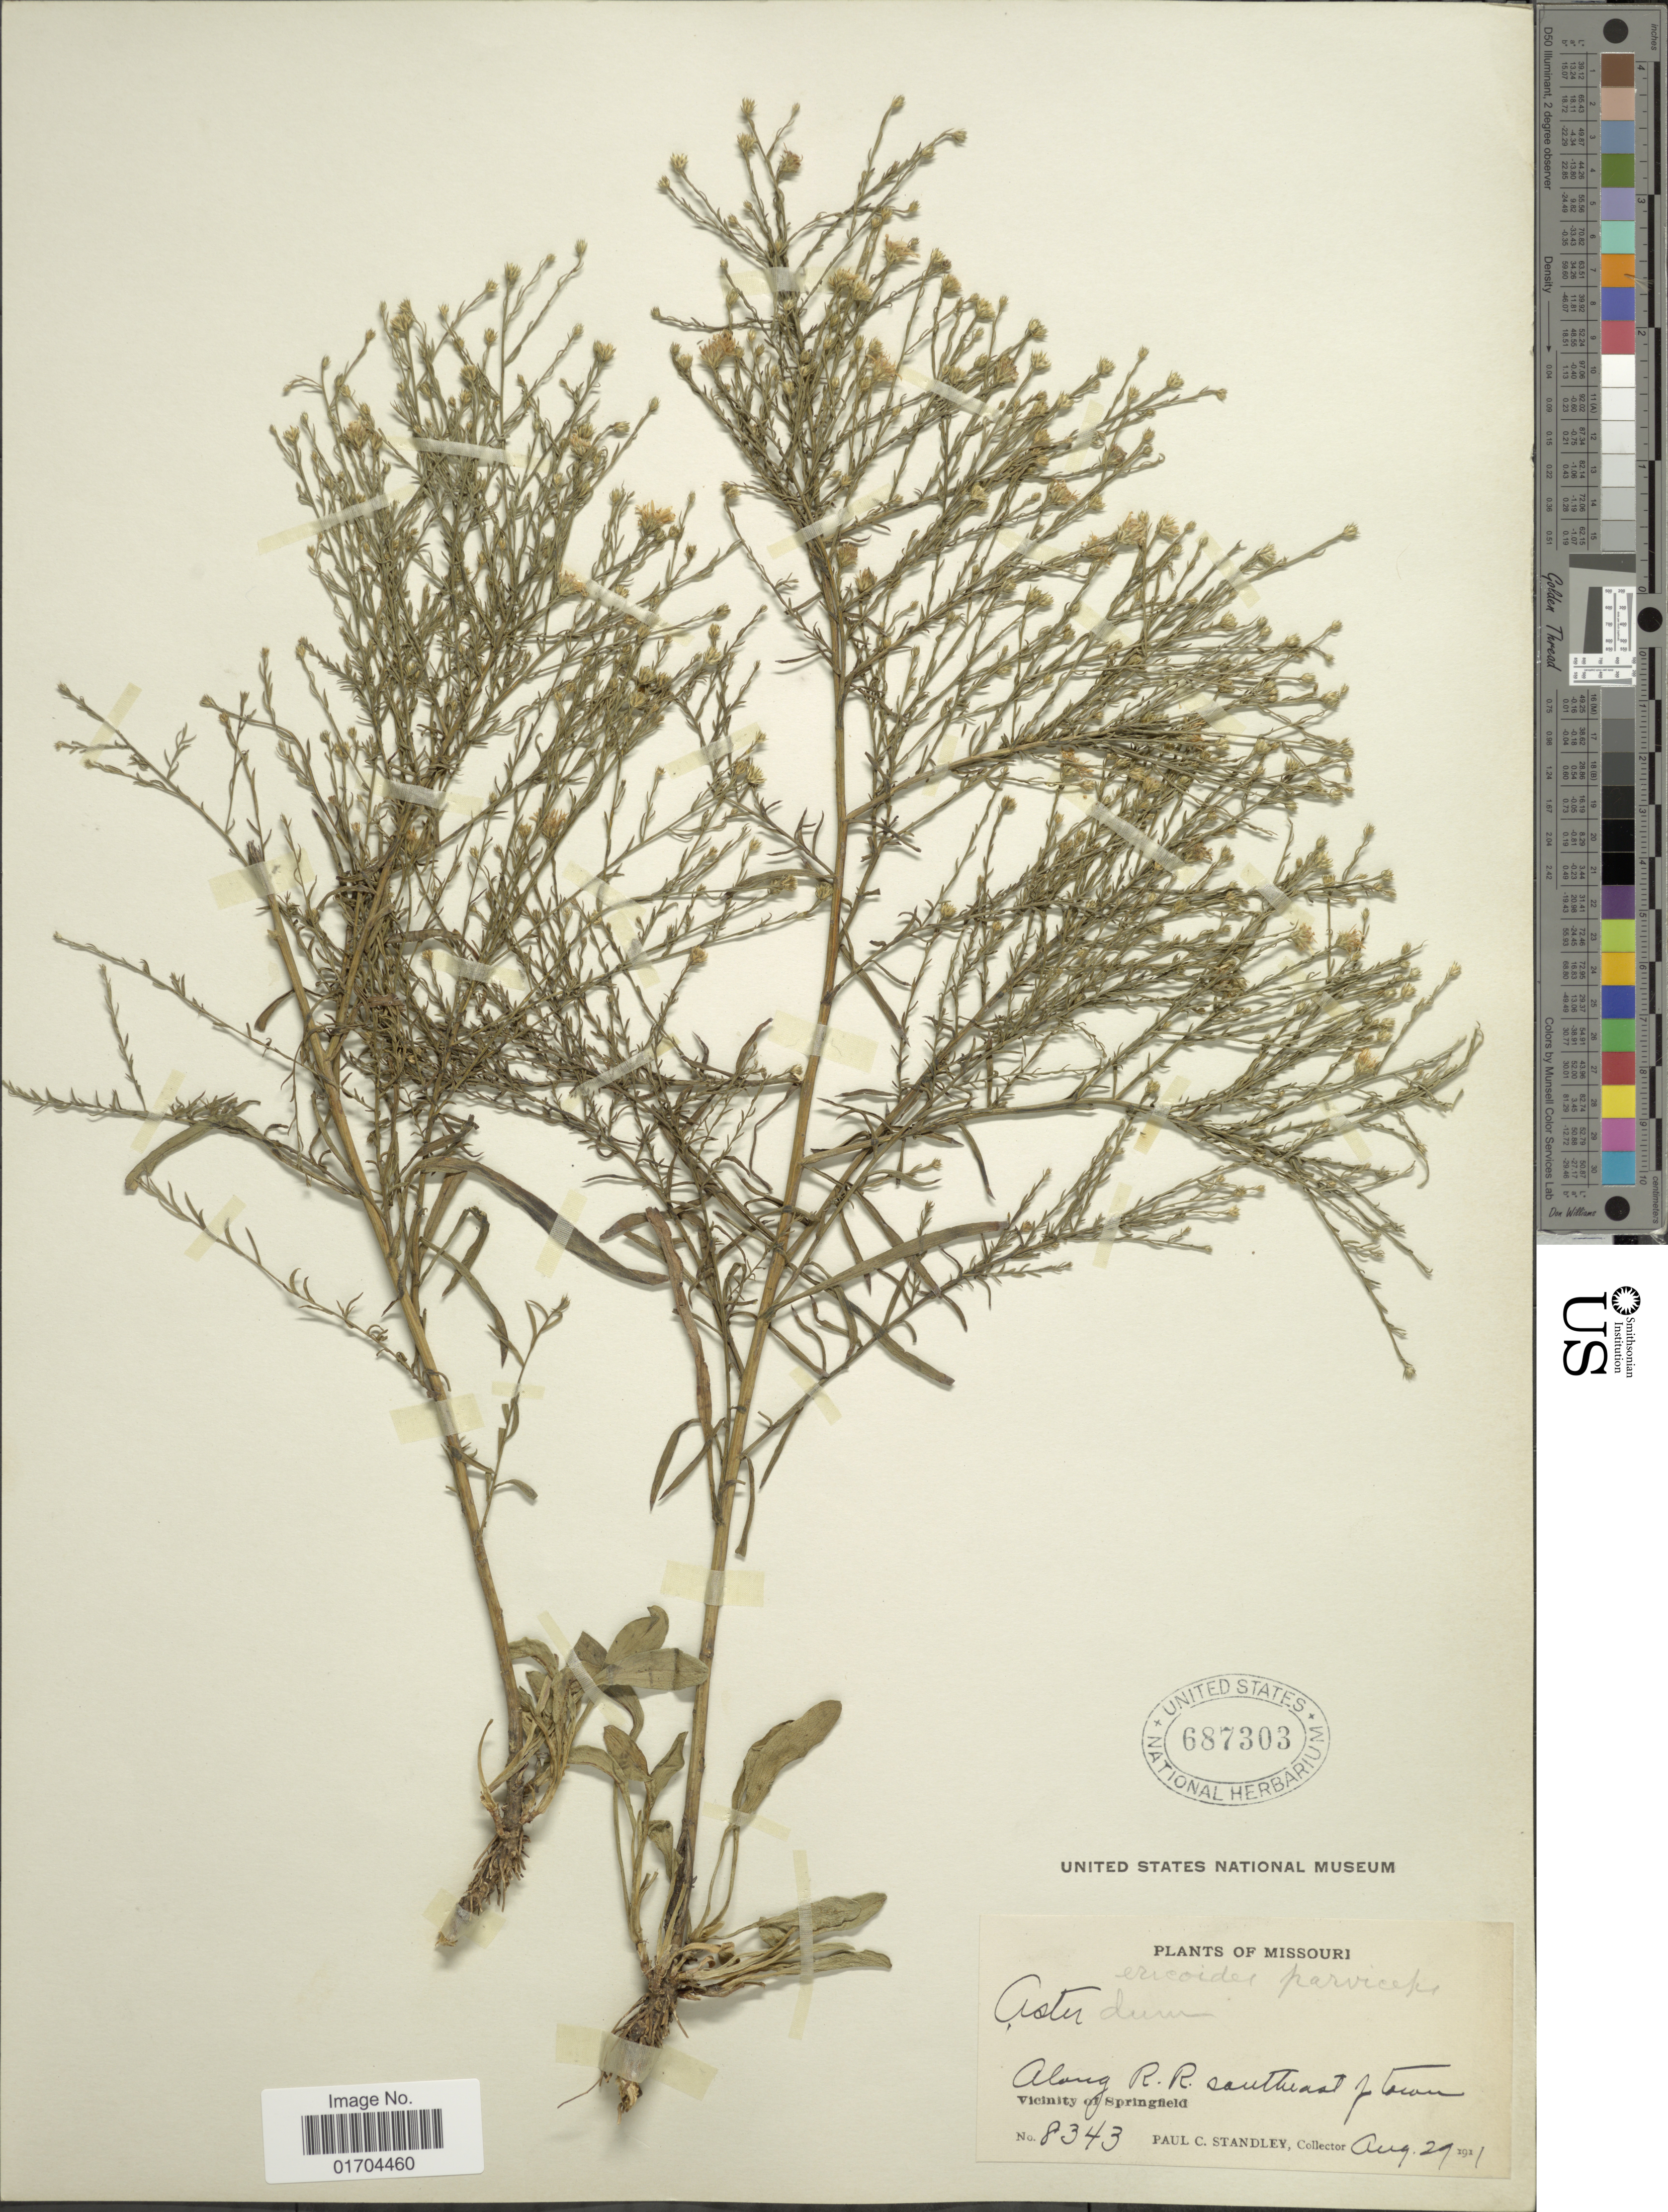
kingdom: Plantae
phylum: Tracheophyta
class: Magnoliopsida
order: Asterales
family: Asteraceae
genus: Symphyotrichum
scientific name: Symphyotrichum sp.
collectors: P. C. Standley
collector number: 8343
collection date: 1911-08-29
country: United States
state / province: Missouri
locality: Along R.R. southeast of town, Vicinity of Springfield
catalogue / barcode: US 687303